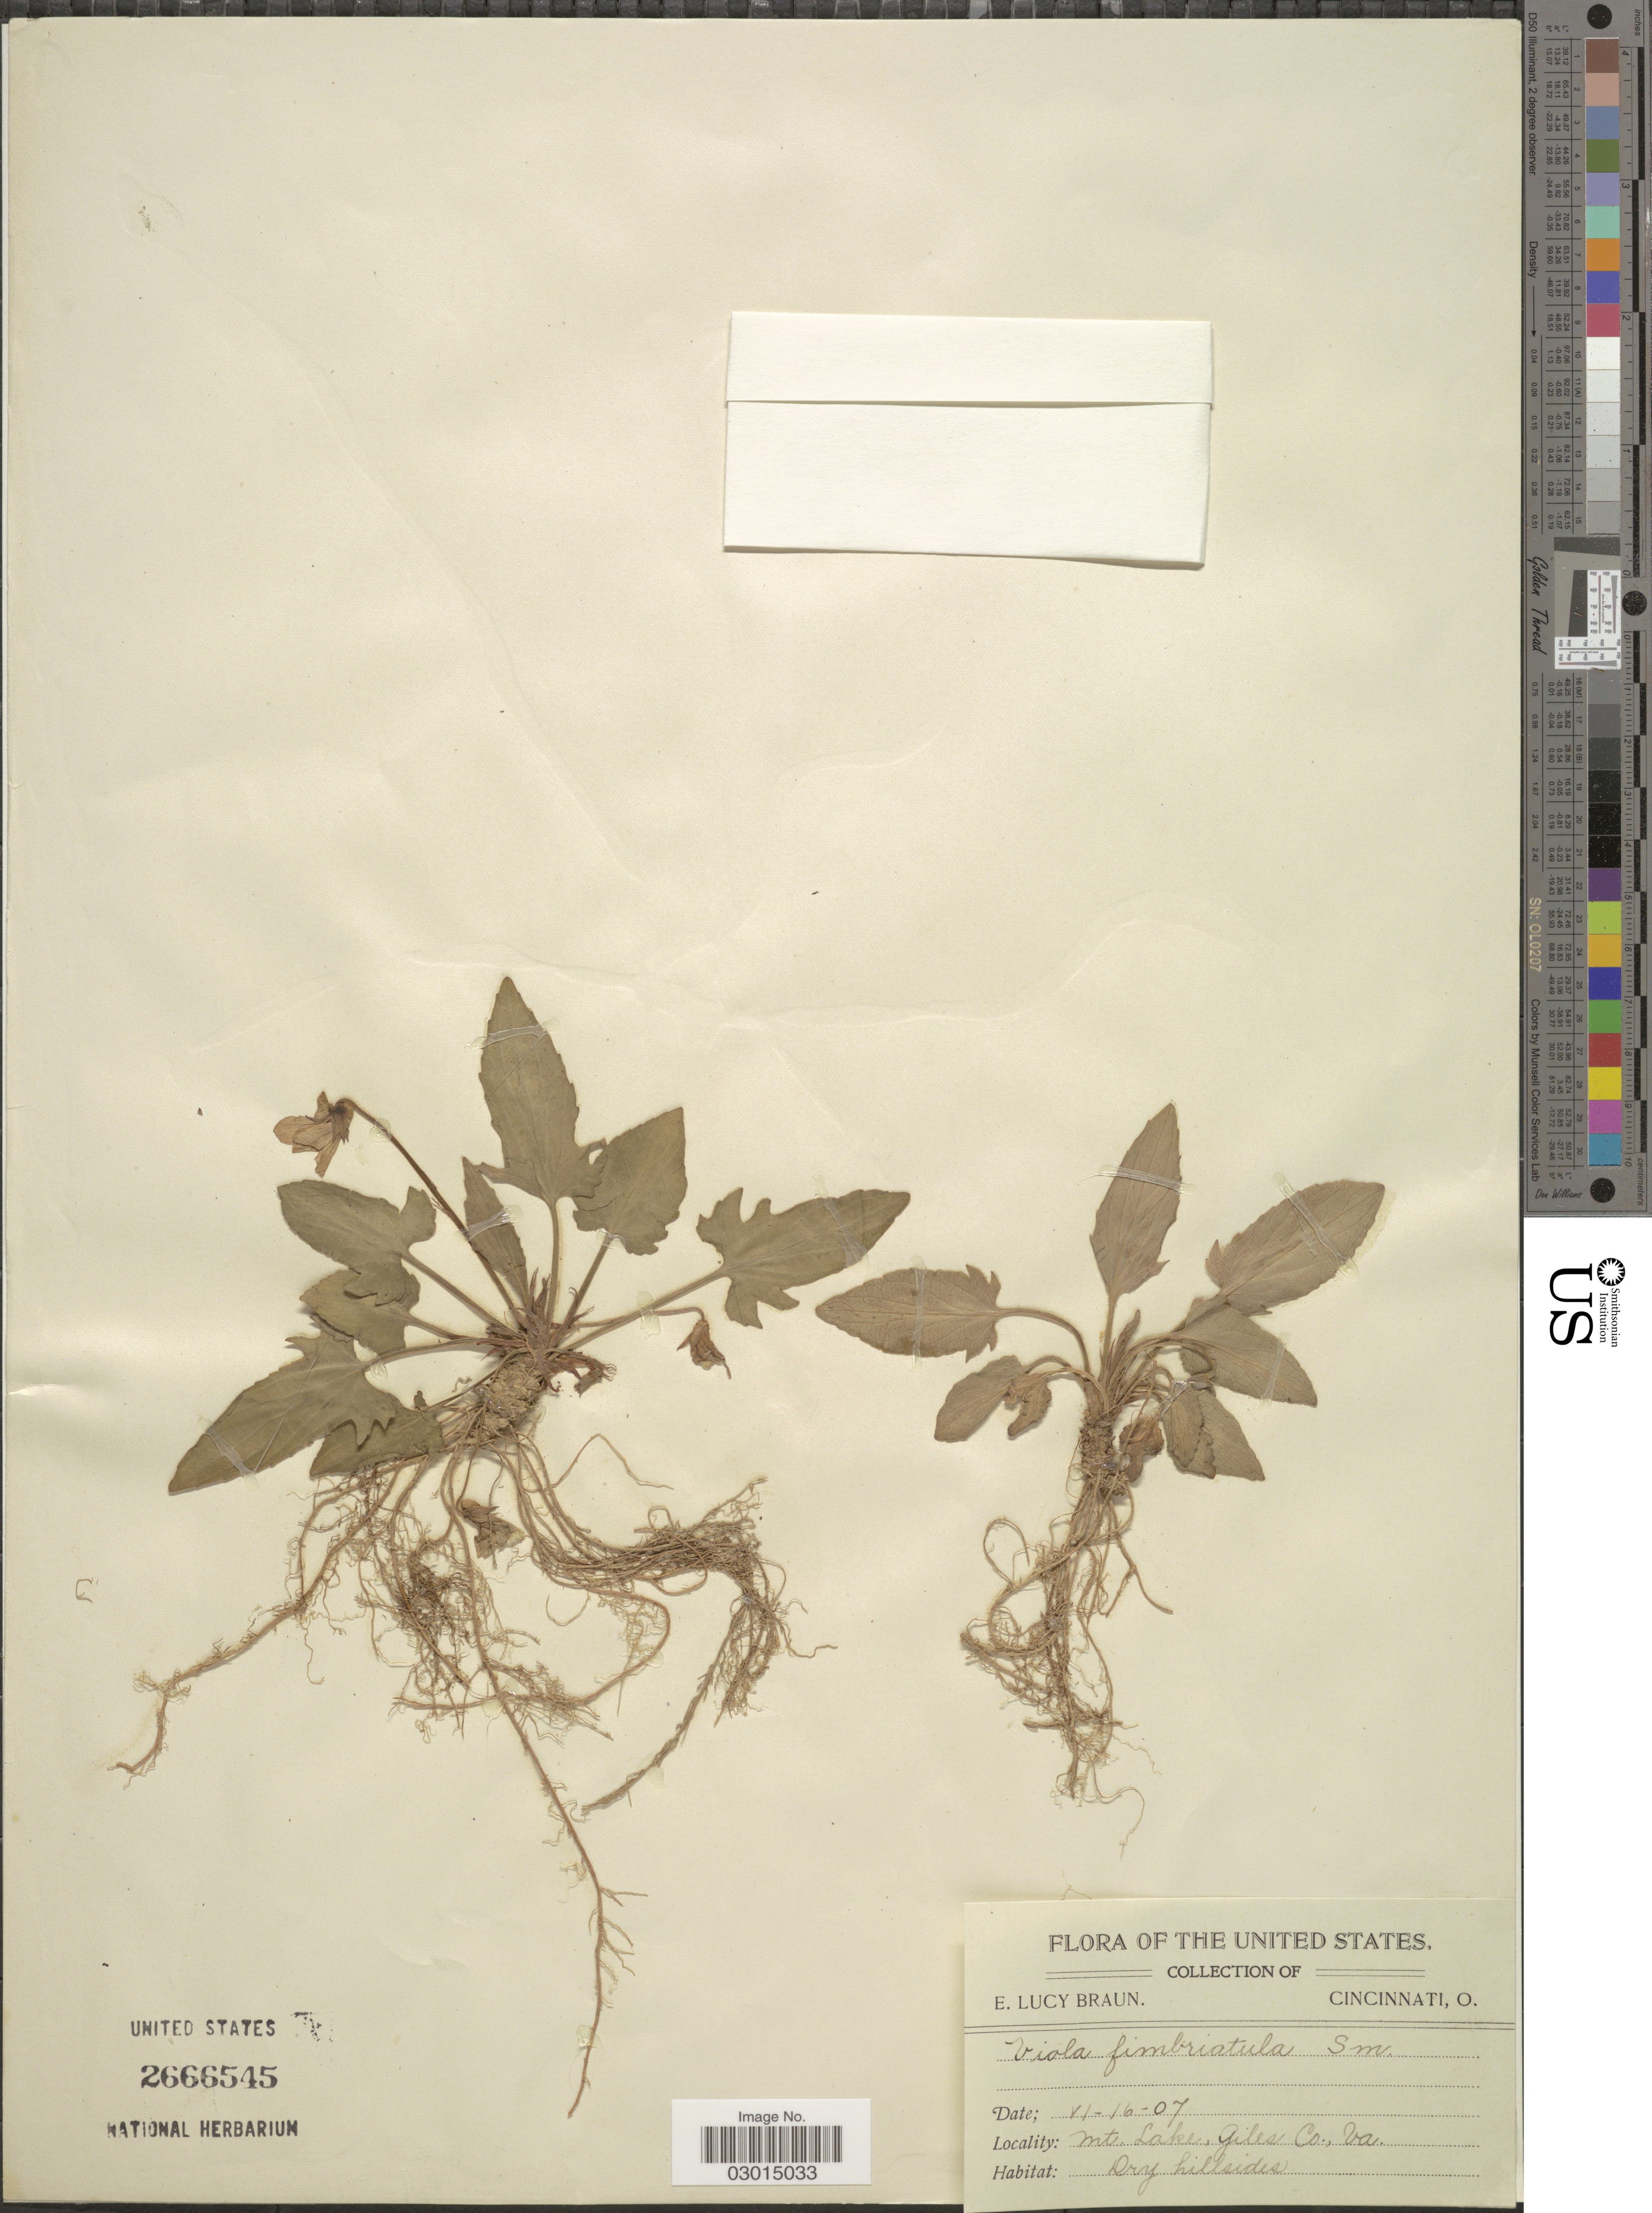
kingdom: Plantae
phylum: Tracheophyta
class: Magnoliopsida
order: Malpighiales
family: Violaceae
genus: Viola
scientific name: Viola fimbriatula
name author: Small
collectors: E. L. Braun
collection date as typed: Transcribed d/m/y: 16/6/7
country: United States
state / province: Virginia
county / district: Giles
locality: Mt. Lake, Giles Co., Va.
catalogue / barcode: US 2666545